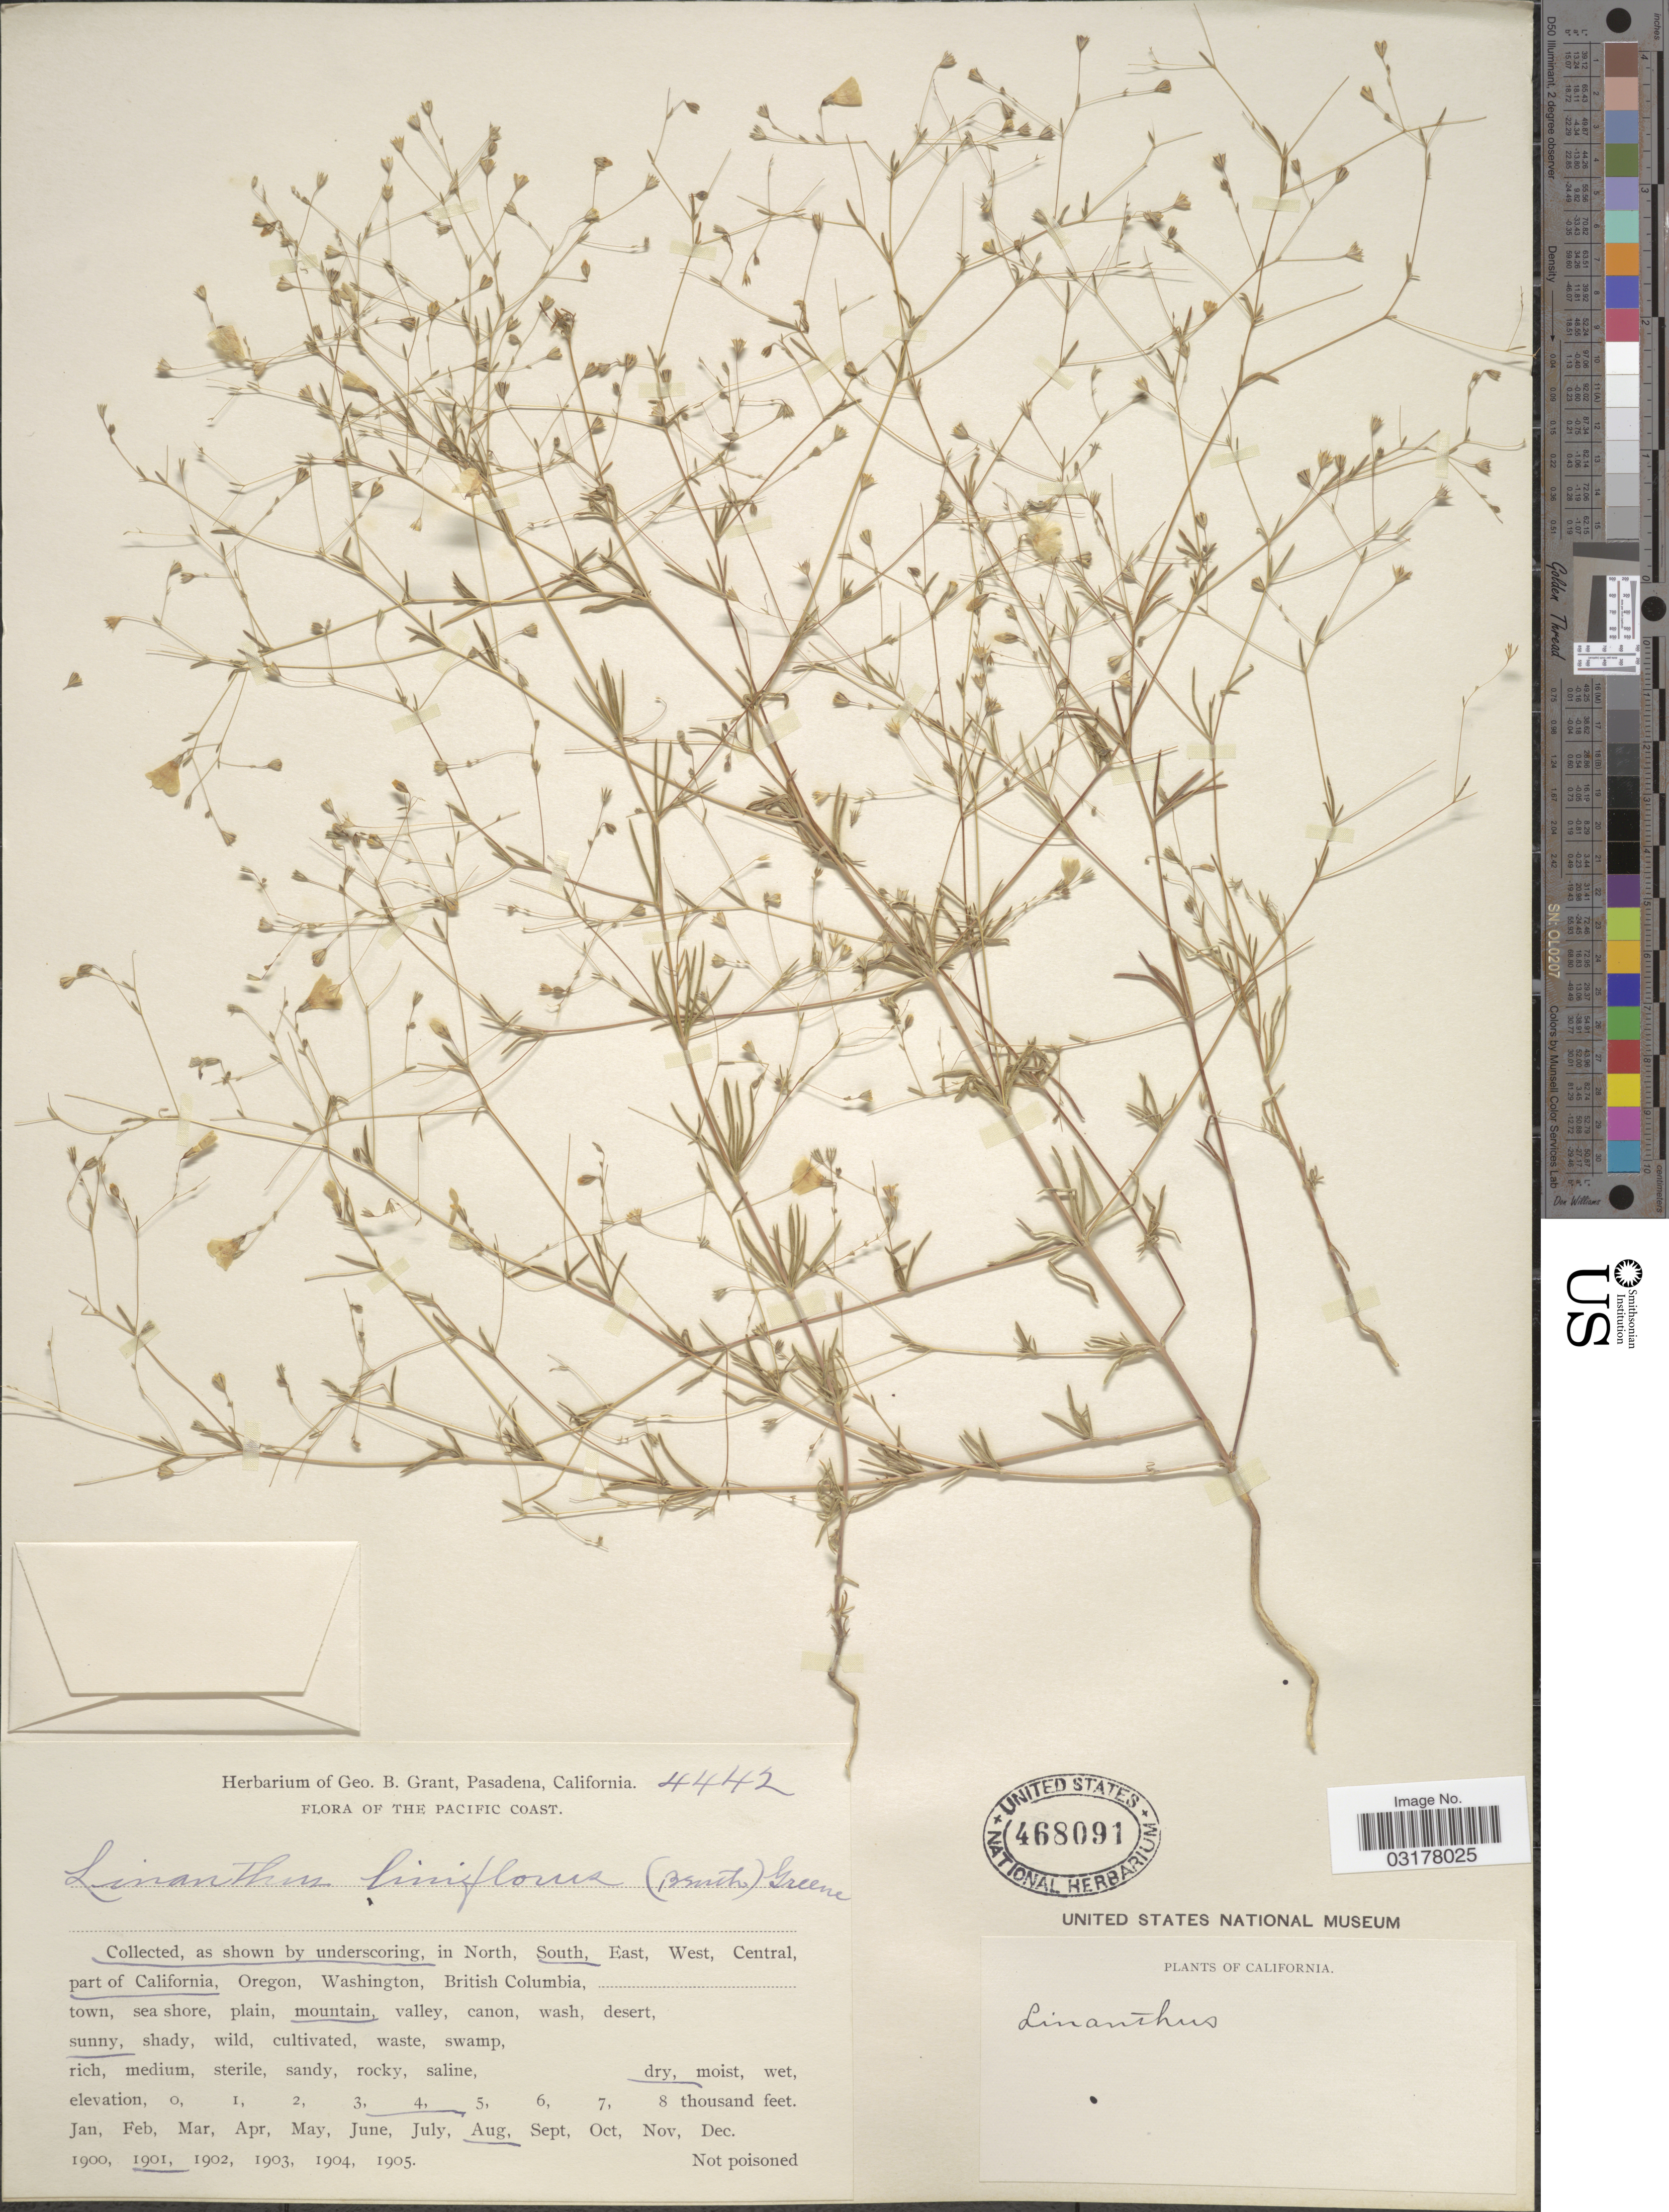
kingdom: Plantae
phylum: Tracheophyta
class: Magnoliopsida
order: Ericales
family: Polemoniaceae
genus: Leptosiphon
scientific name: Leptosiphon liniflorus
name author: (Benth.) J.M. Porter & L.A. Johnson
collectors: ex herb. Geo. B. Grant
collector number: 4442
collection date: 1901-08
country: United States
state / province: California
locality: The Pacific Coast, South, part of California.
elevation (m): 1219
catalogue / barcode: US 468091